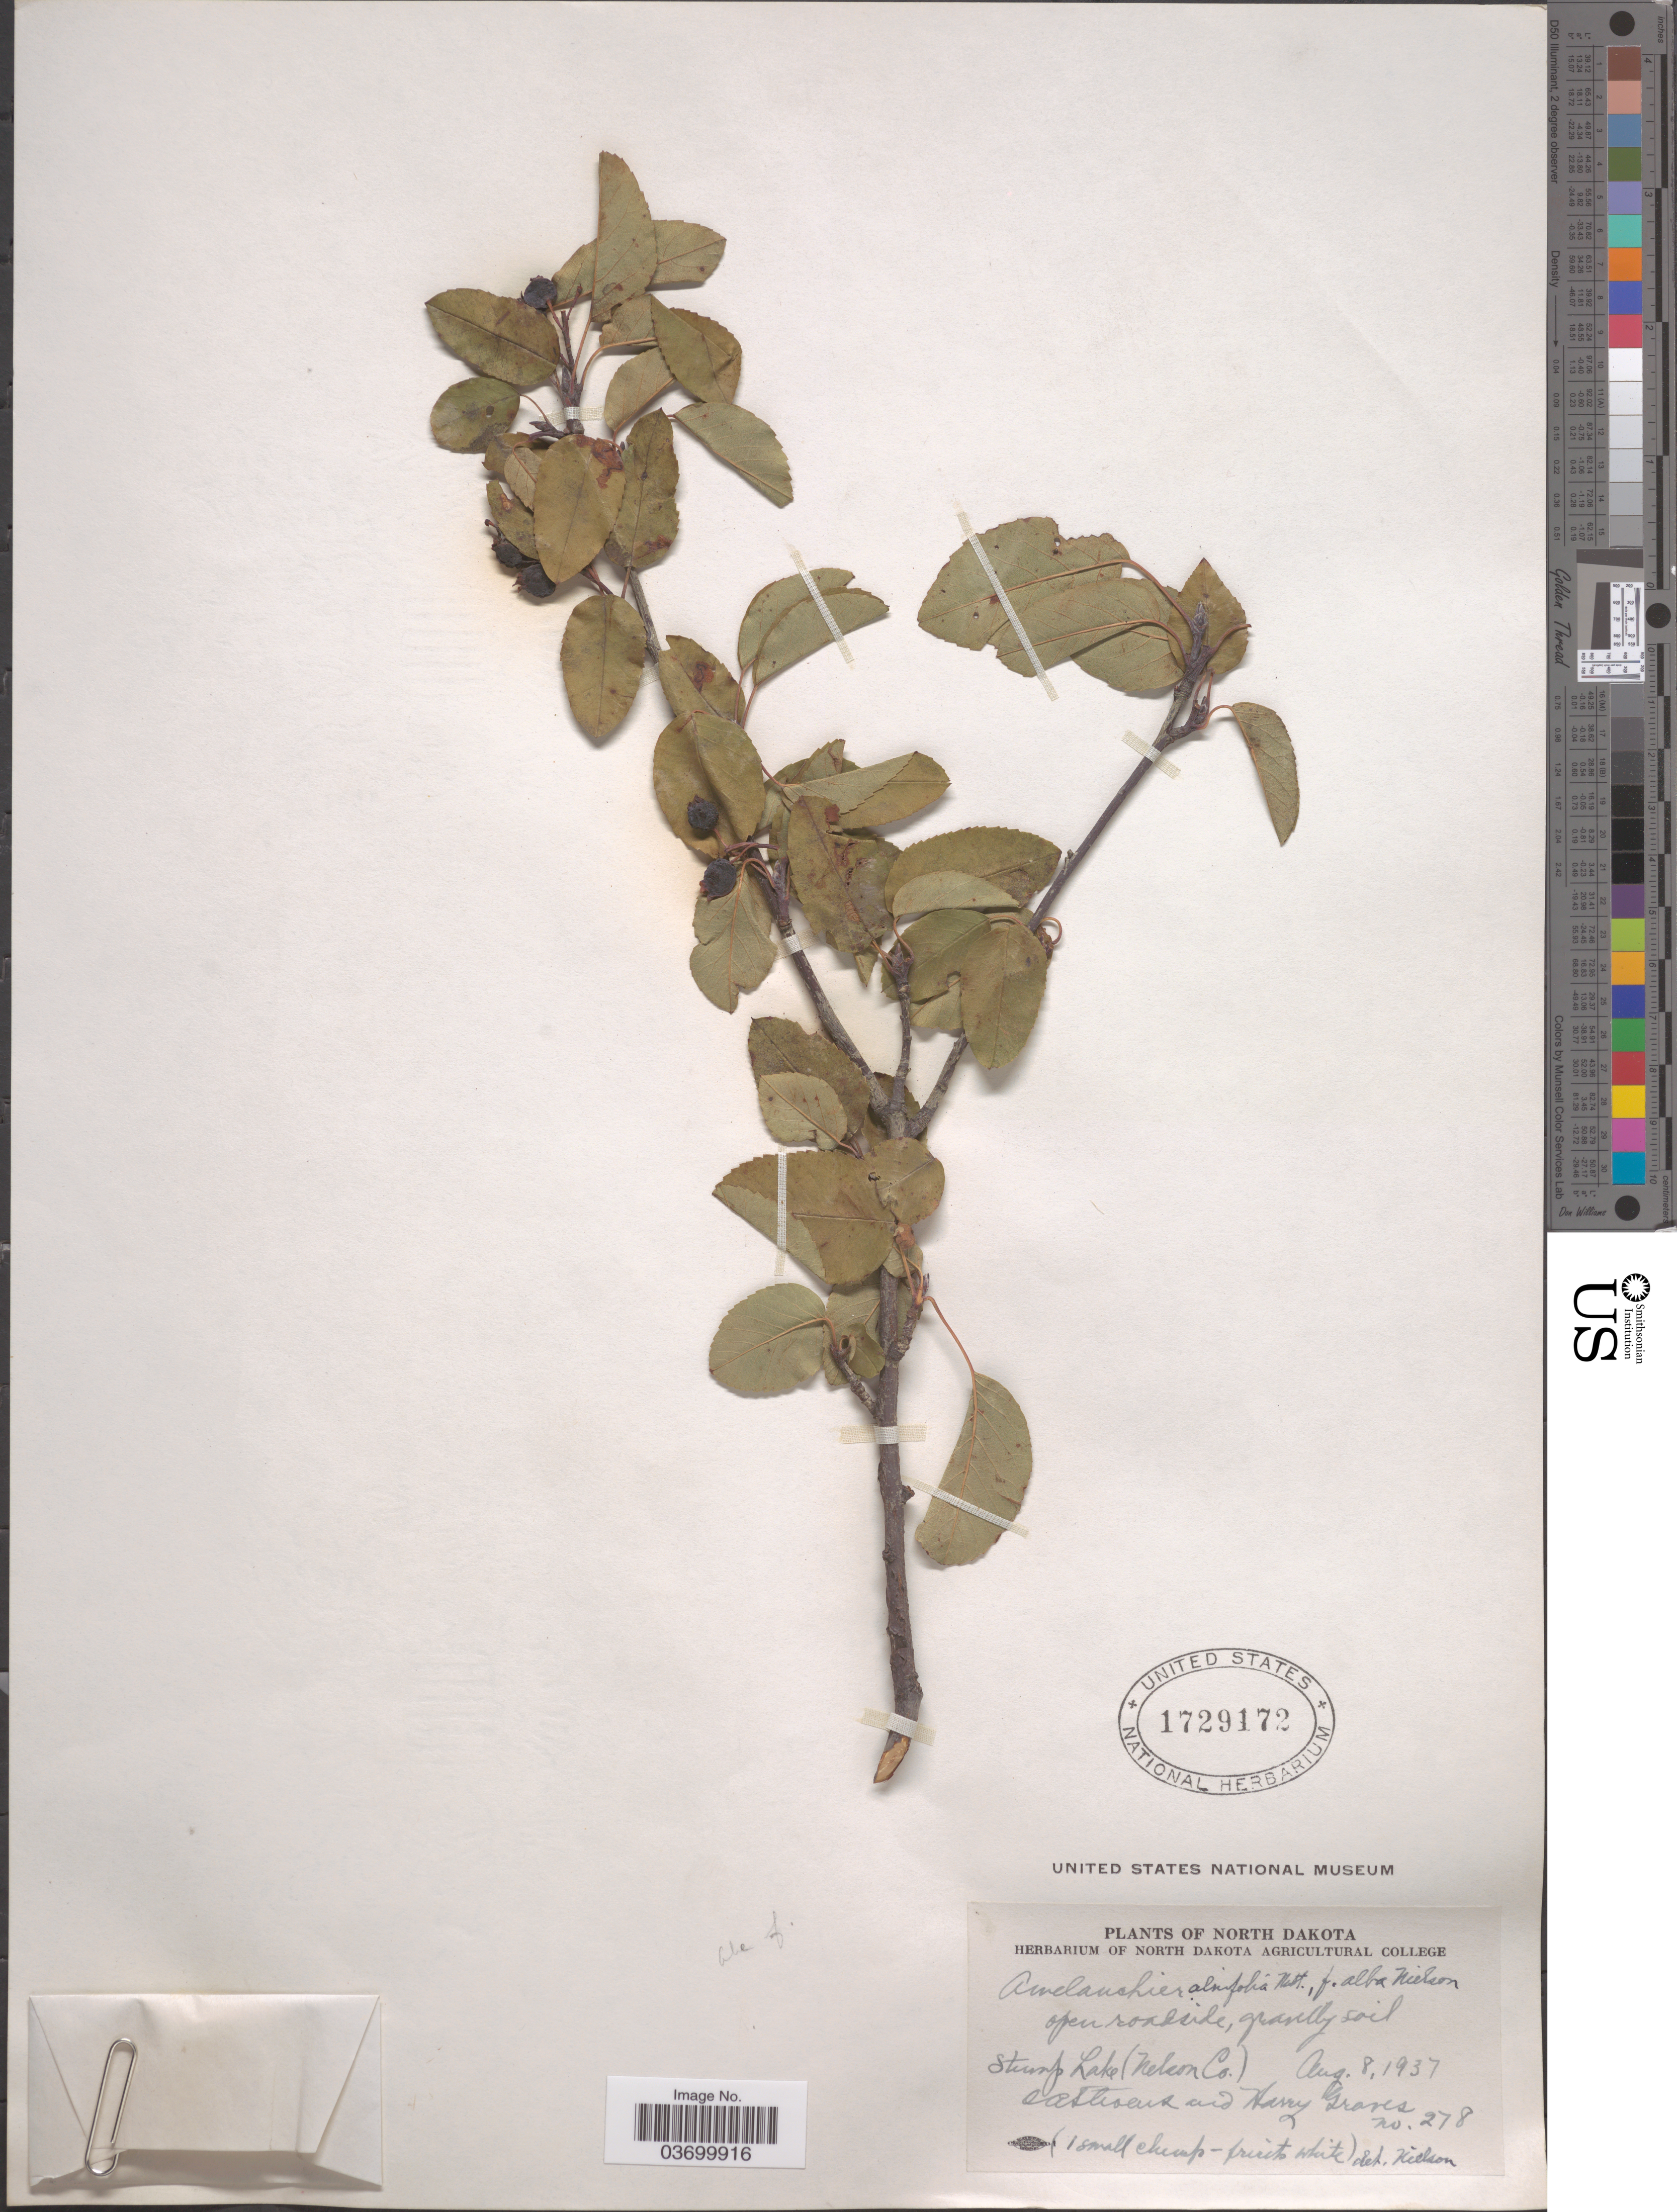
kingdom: Plantae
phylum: Tracheophyta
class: Magnoliopsida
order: Rosales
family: Rosaceae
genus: Amelanchier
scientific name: Amelanchier alnifolia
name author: (Nutt.) Nutt. ex M. Roem.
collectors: O. A. Stevens & H. Graves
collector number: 278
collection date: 1937-08-08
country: United States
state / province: North Dakota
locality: Stump Lake (Nelson Co.).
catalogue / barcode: US 1729172